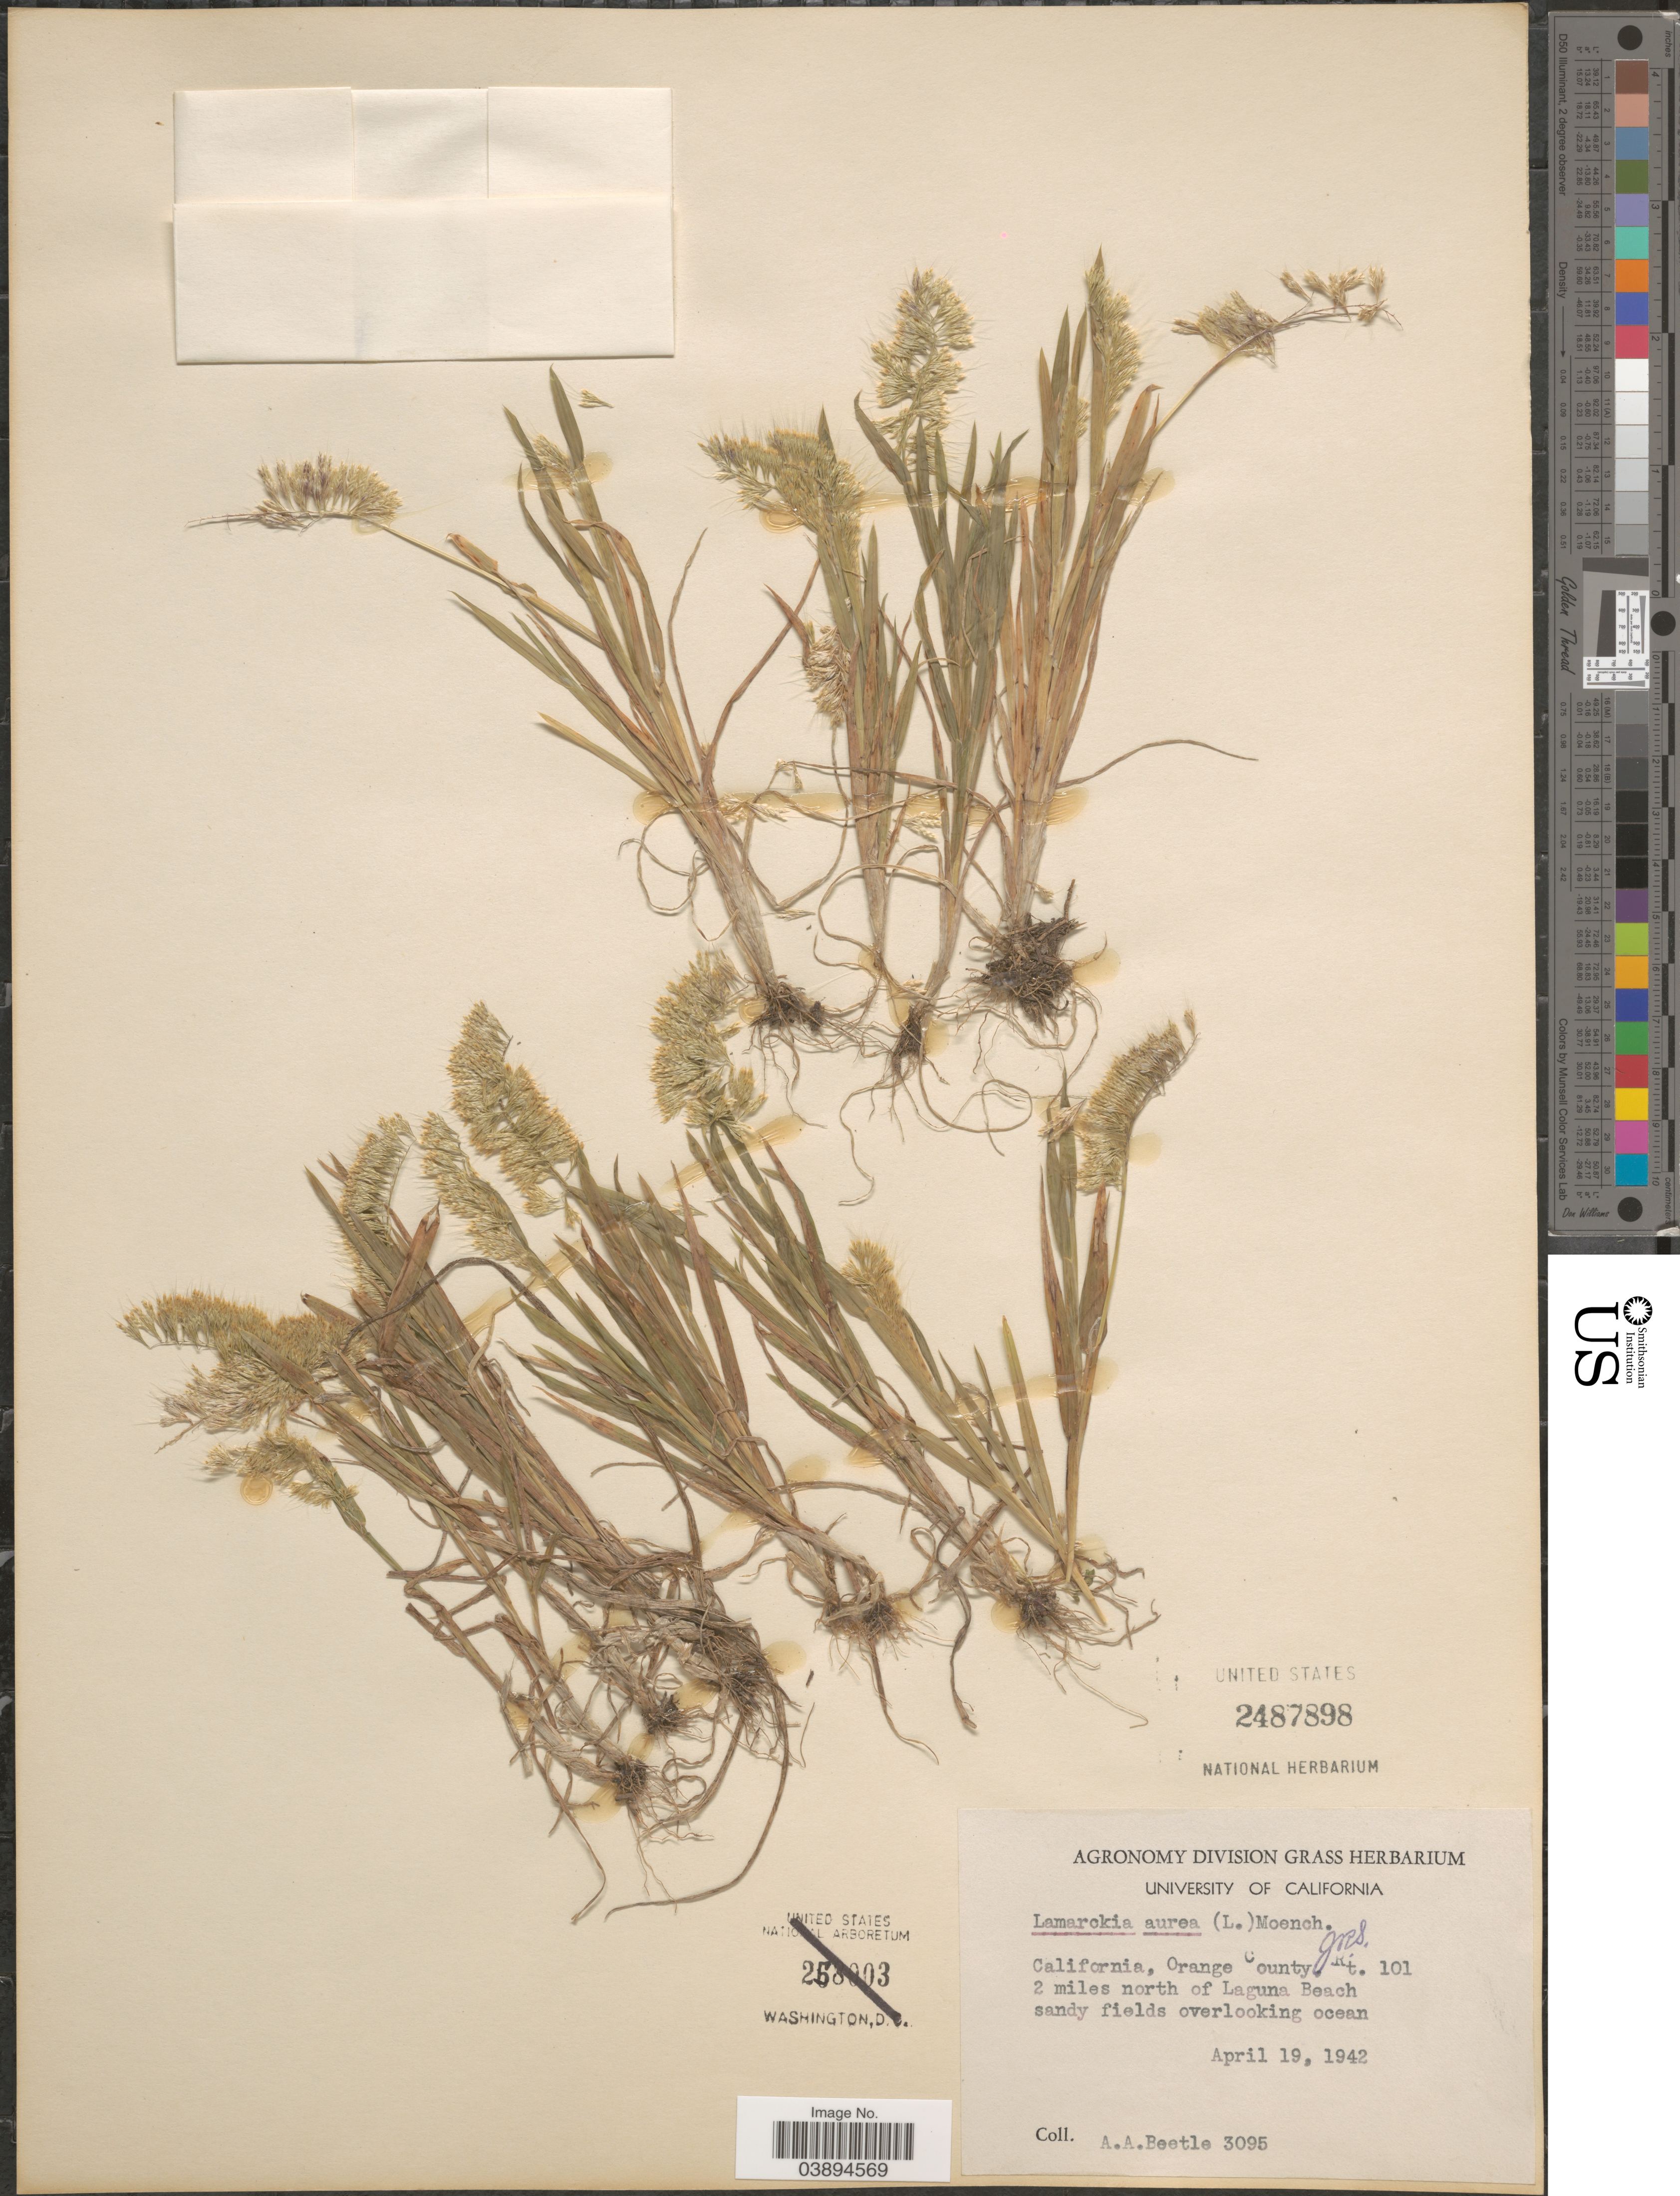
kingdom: Plantae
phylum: Tracheophyta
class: Liliopsida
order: Poales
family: Poaceae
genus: Lamarckia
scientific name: Lamarckia aurea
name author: (L.) Moench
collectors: A. A. Beetle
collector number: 3095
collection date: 1942-04-19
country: United States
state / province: California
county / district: Orange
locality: Orange County. Rt. 101 2 miles north of Laguna Beach.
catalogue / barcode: US 2487898